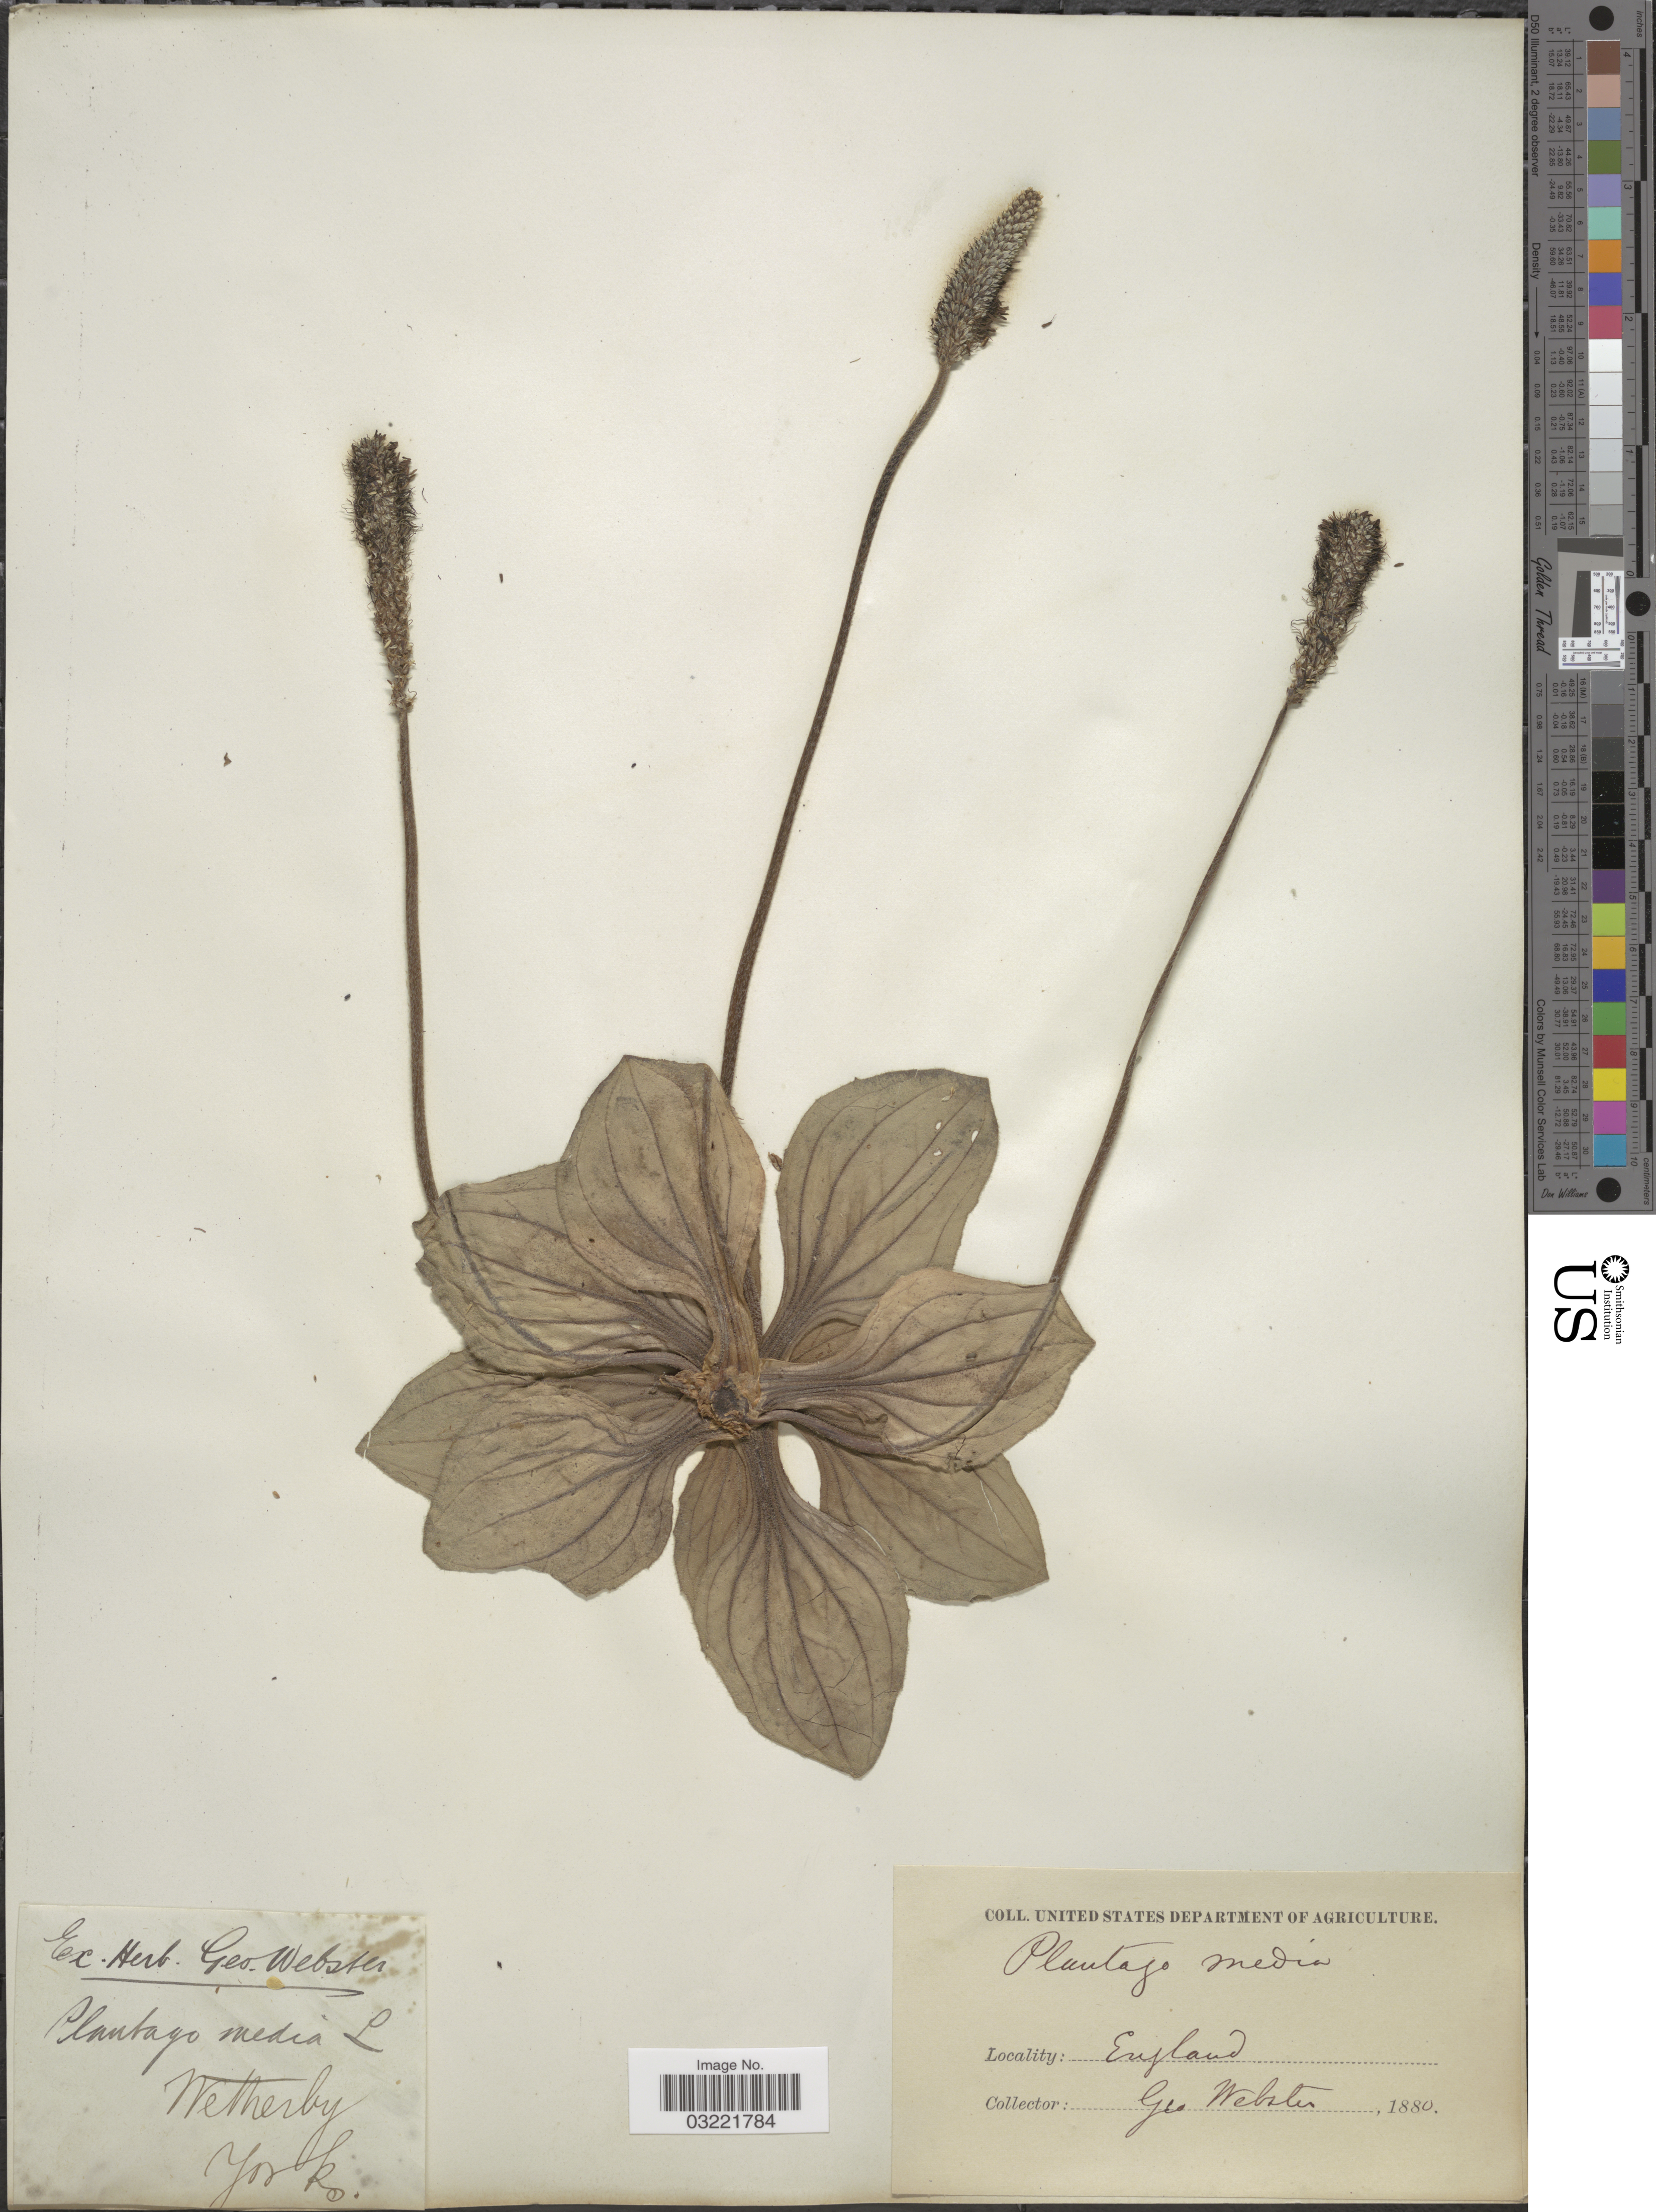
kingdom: Plantae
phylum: Tracheophyta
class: Magnoliopsida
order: Lamiales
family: Plantaginaceae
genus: Plantago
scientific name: Plantago media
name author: L.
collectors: G. Webster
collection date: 1880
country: United Kingdom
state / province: England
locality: Wetherby.